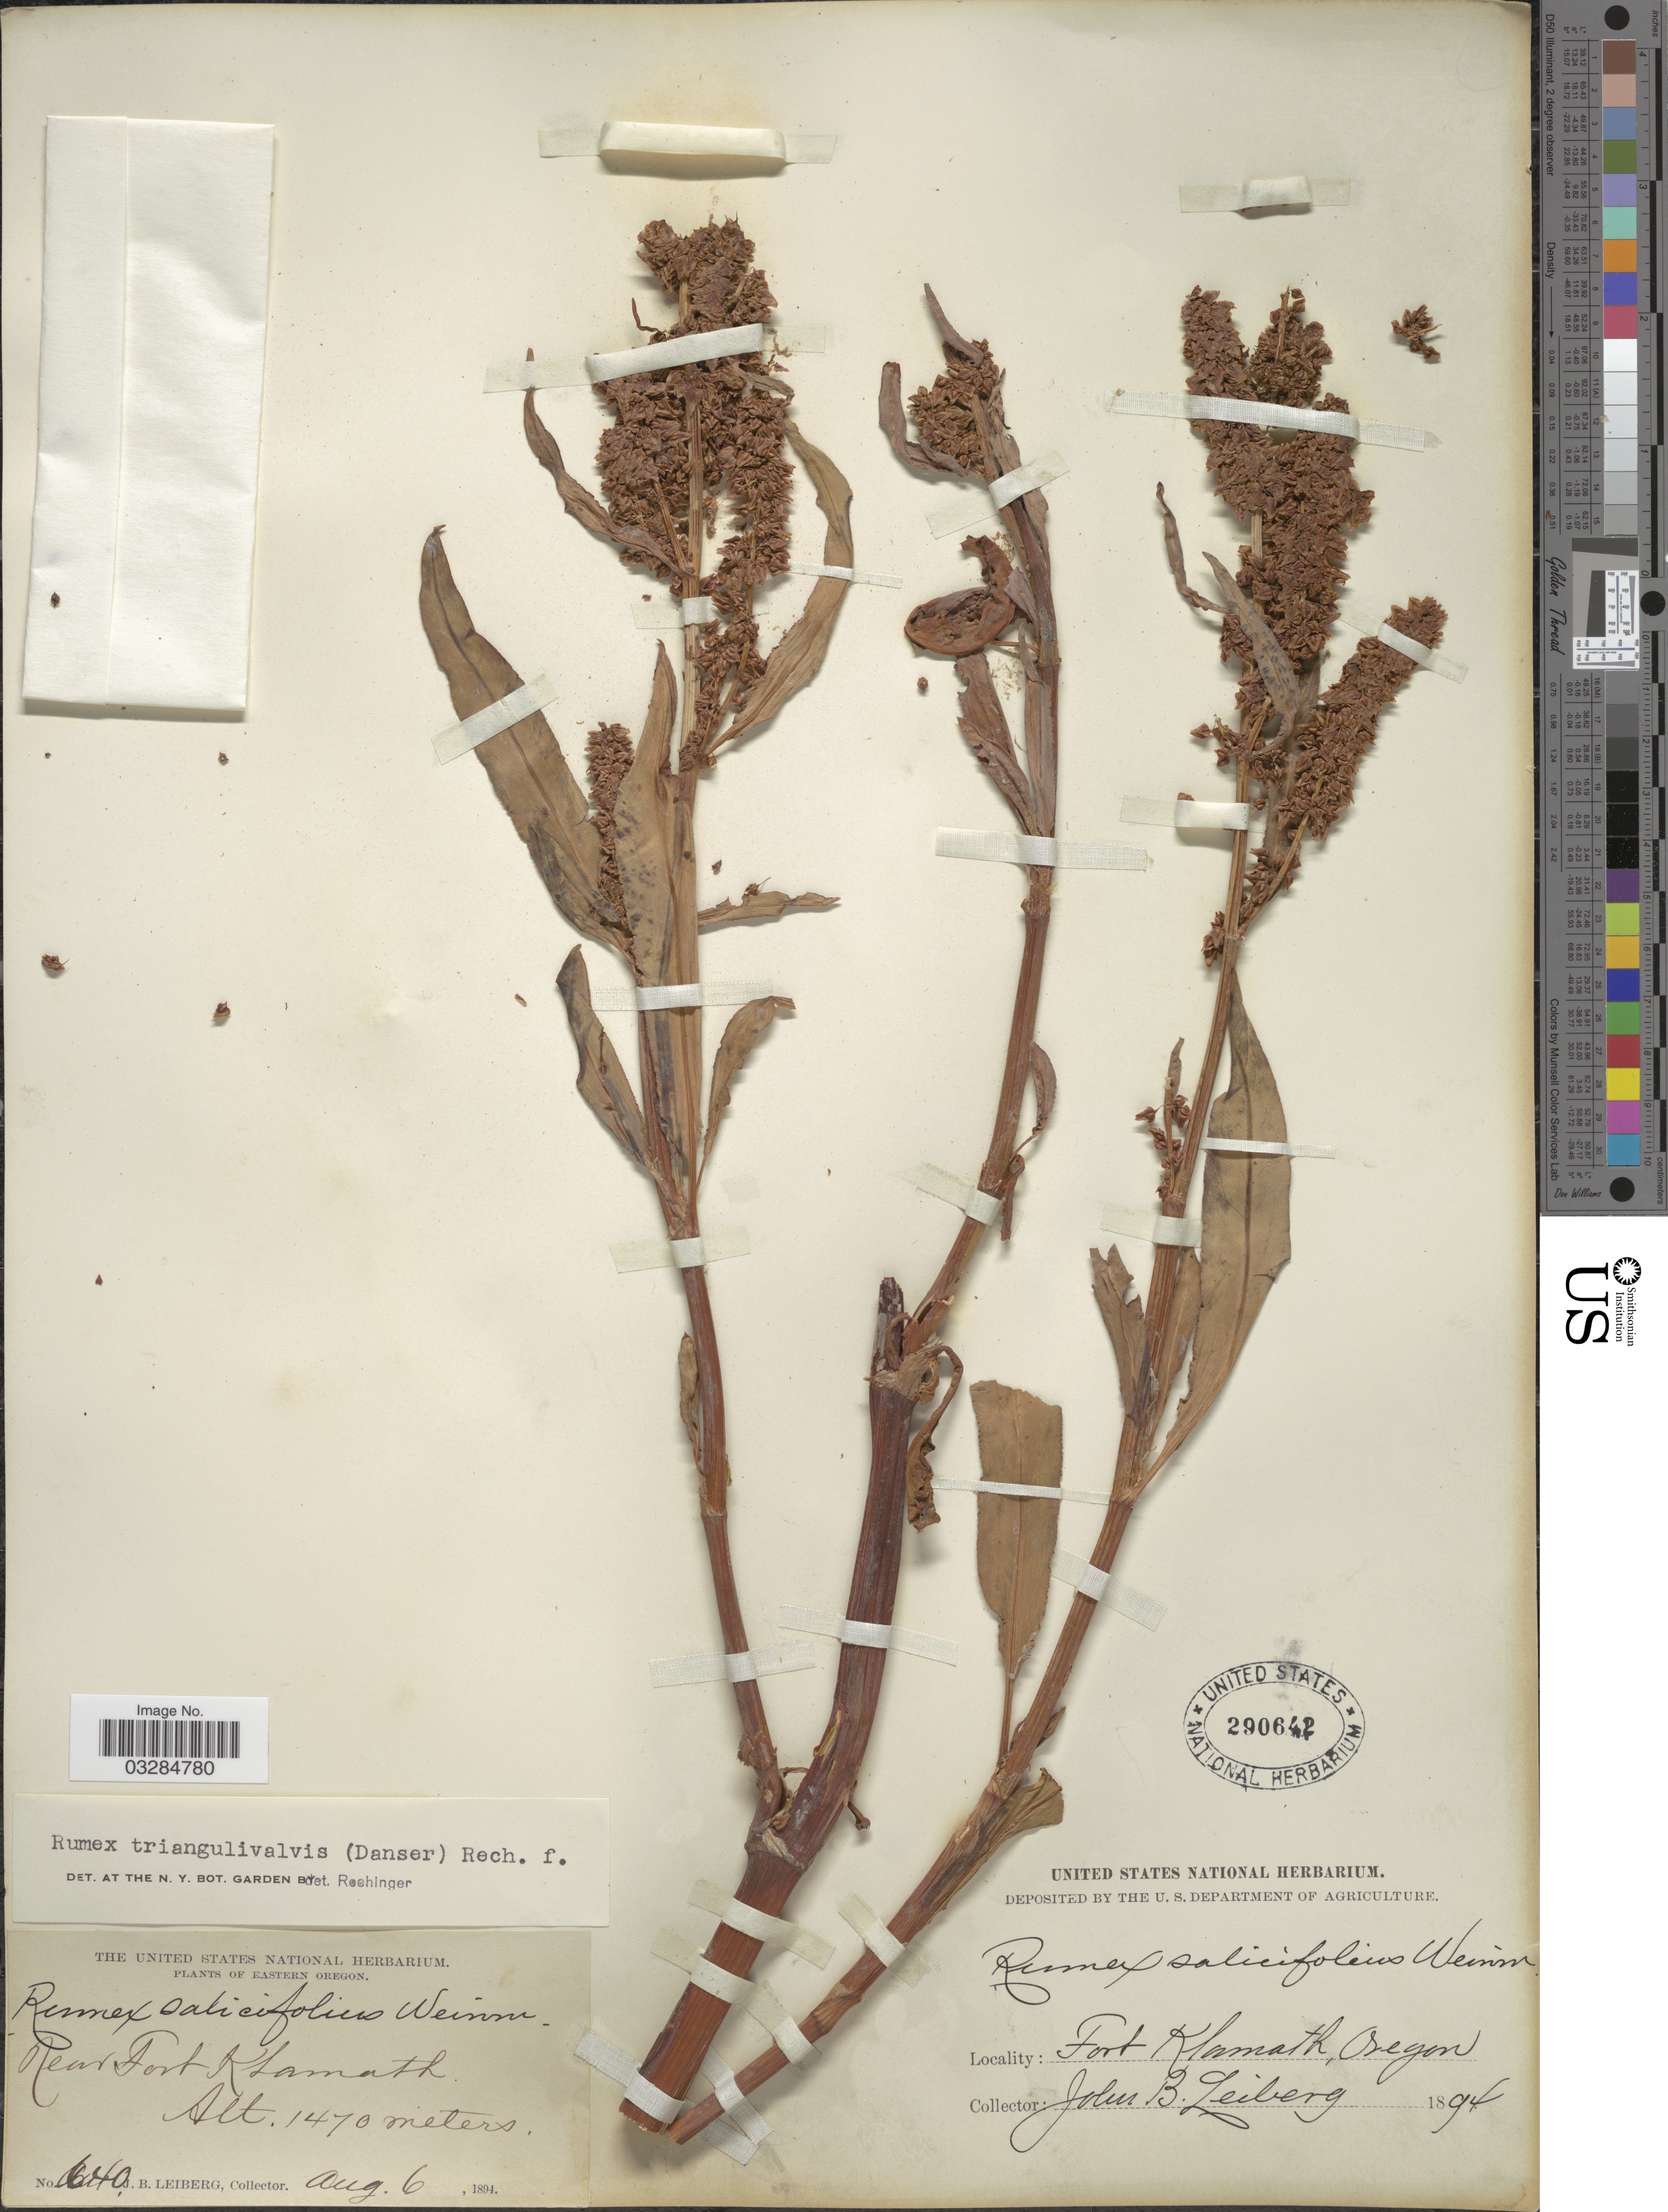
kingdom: Plantae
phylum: Tracheophyta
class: Magnoliopsida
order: Caryophyllales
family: Polygonaceae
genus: Rumex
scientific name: Rumex triangulivalvis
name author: (Danser) Rech. f.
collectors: J. Leiberg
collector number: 640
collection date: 1894-08-06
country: United States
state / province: Oregon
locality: Near Fort Klamath. Eastern Oregon.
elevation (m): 1470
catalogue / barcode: US 290642